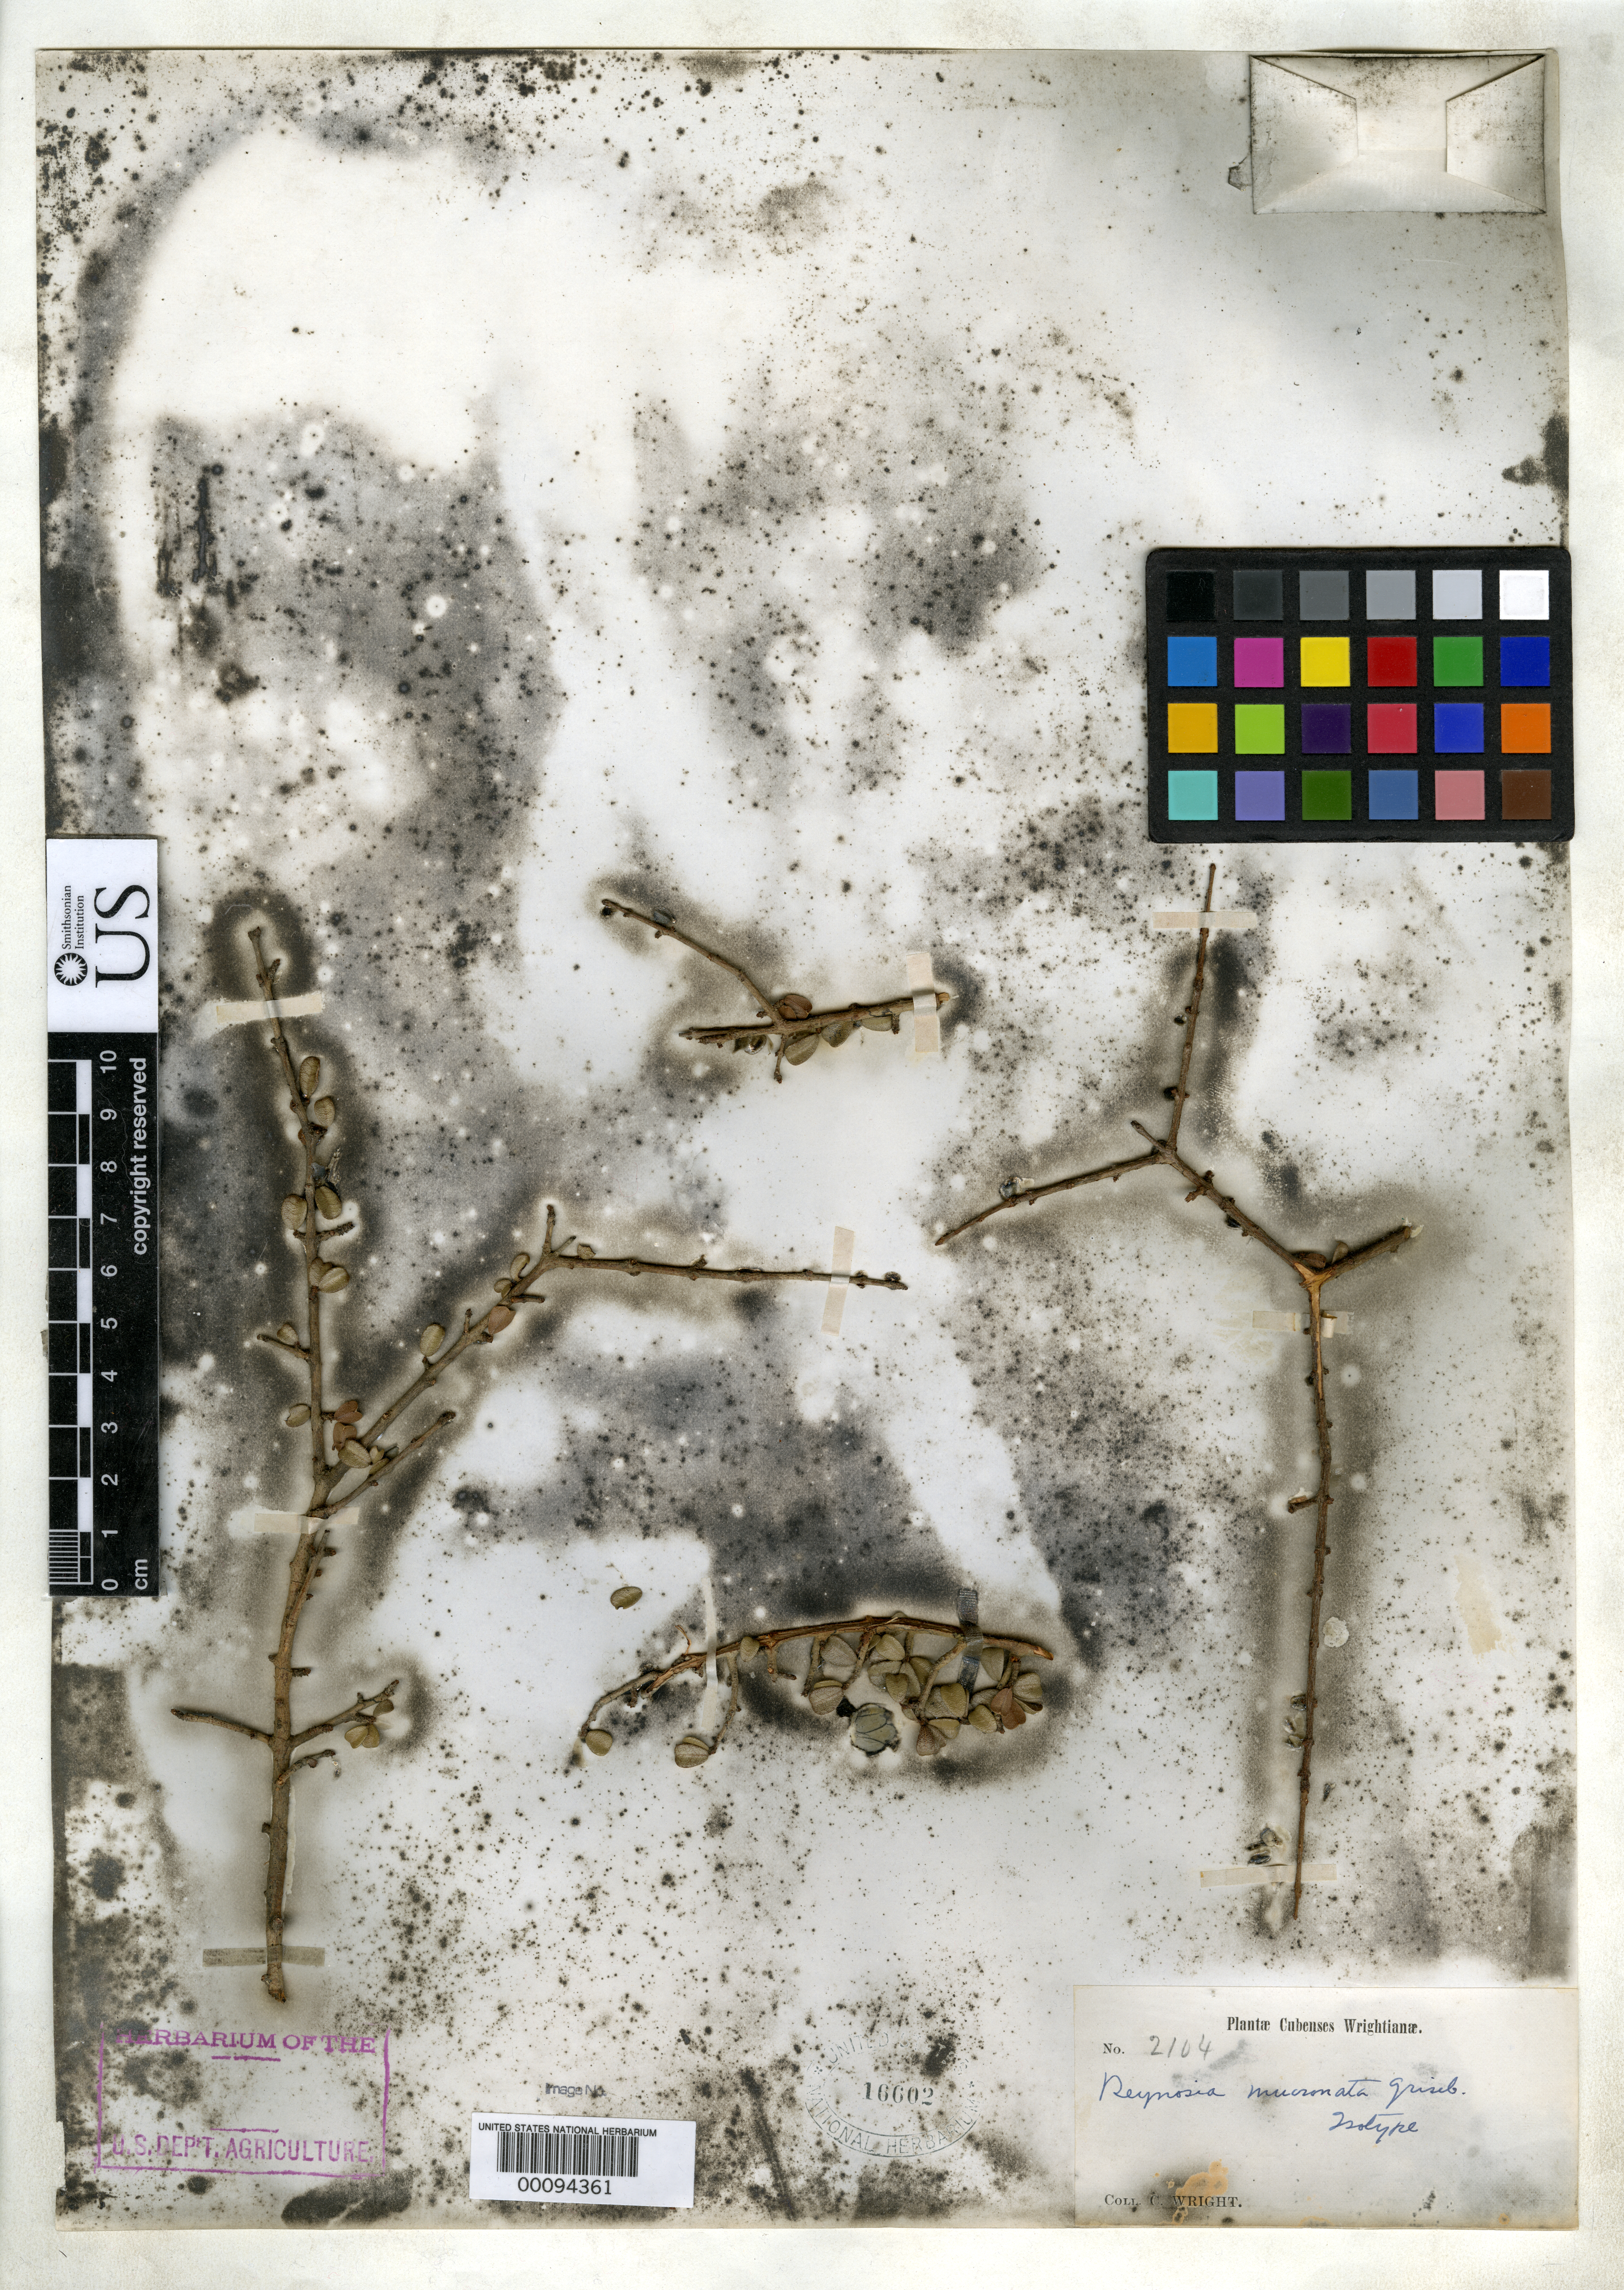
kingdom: Plantae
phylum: Tracheophyta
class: Magnoliopsida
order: Rosales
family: Rhamnaceae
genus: Reynosia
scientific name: Reynosia mucronata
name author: Griseb.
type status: Type Collection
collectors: C. Wright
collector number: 2104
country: Cuba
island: Greater Antilles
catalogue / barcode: US 16602